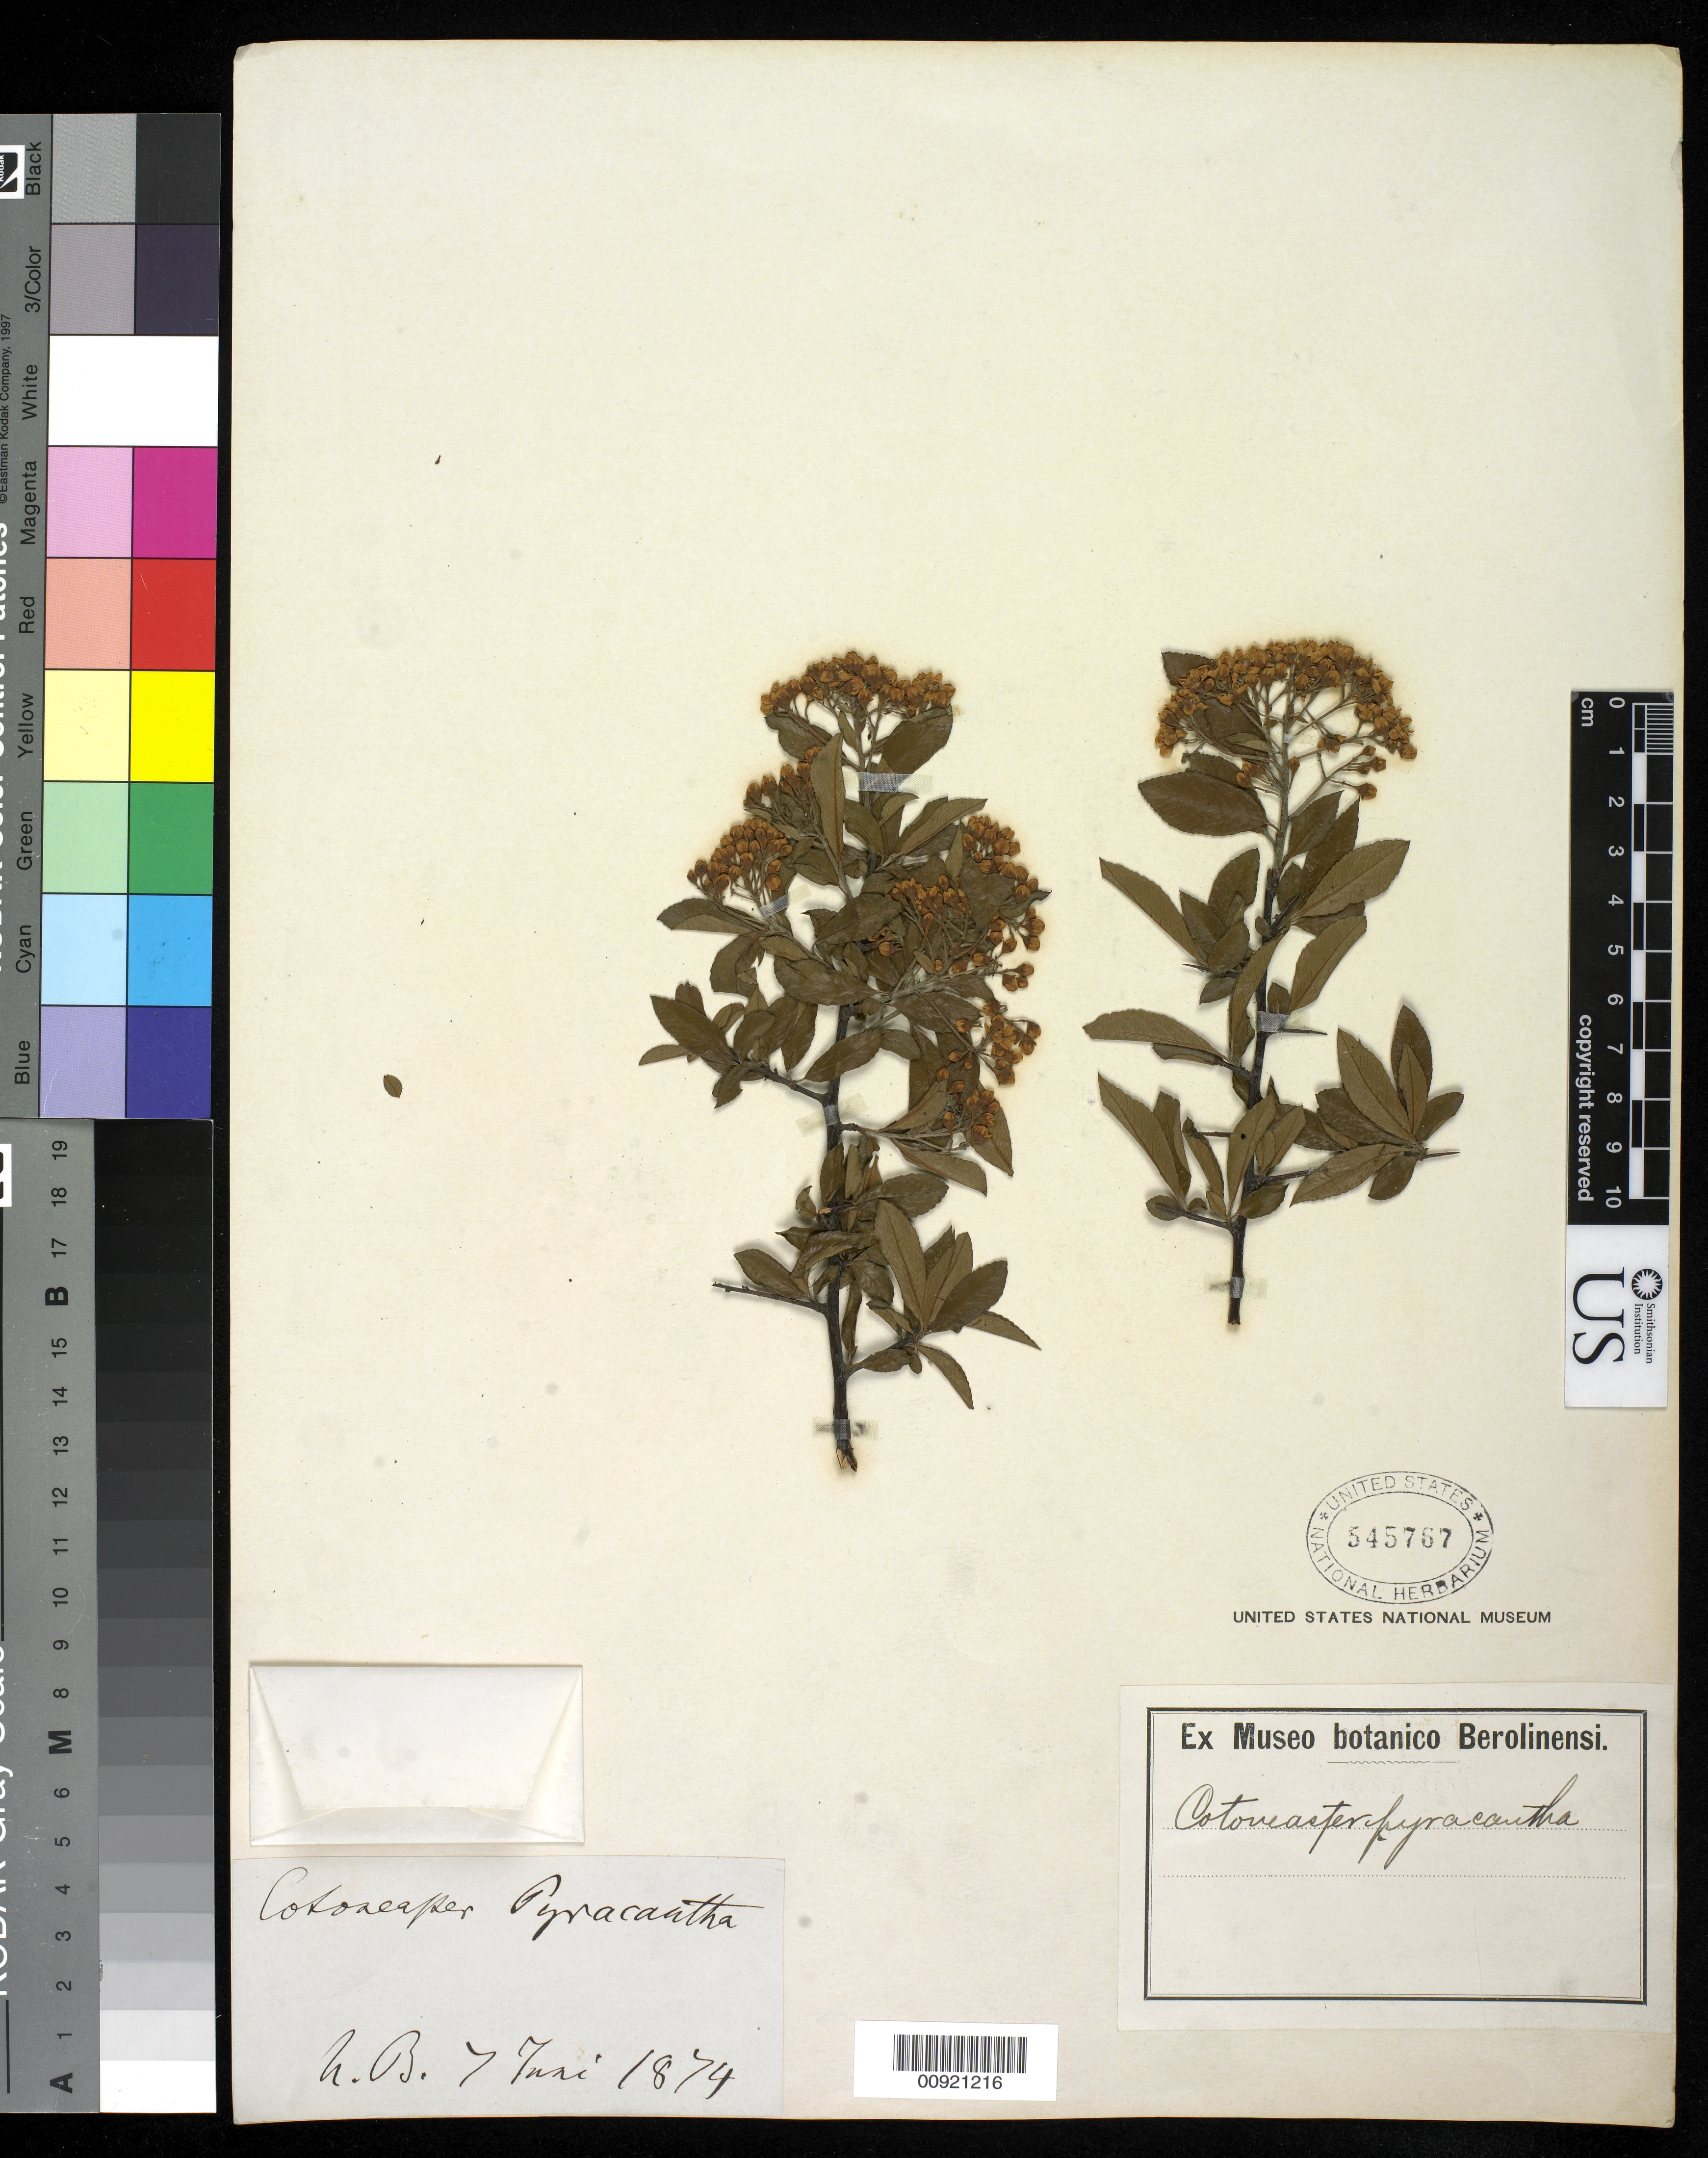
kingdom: Plantae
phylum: Tracheophyta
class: Magnoliopsida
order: Rosales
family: Rosaceae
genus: Cotoneaster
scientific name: Cotoneaster pyracantha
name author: (L.) Spach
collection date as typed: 07 Jun 1874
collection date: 1874-06-07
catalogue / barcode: US 545767